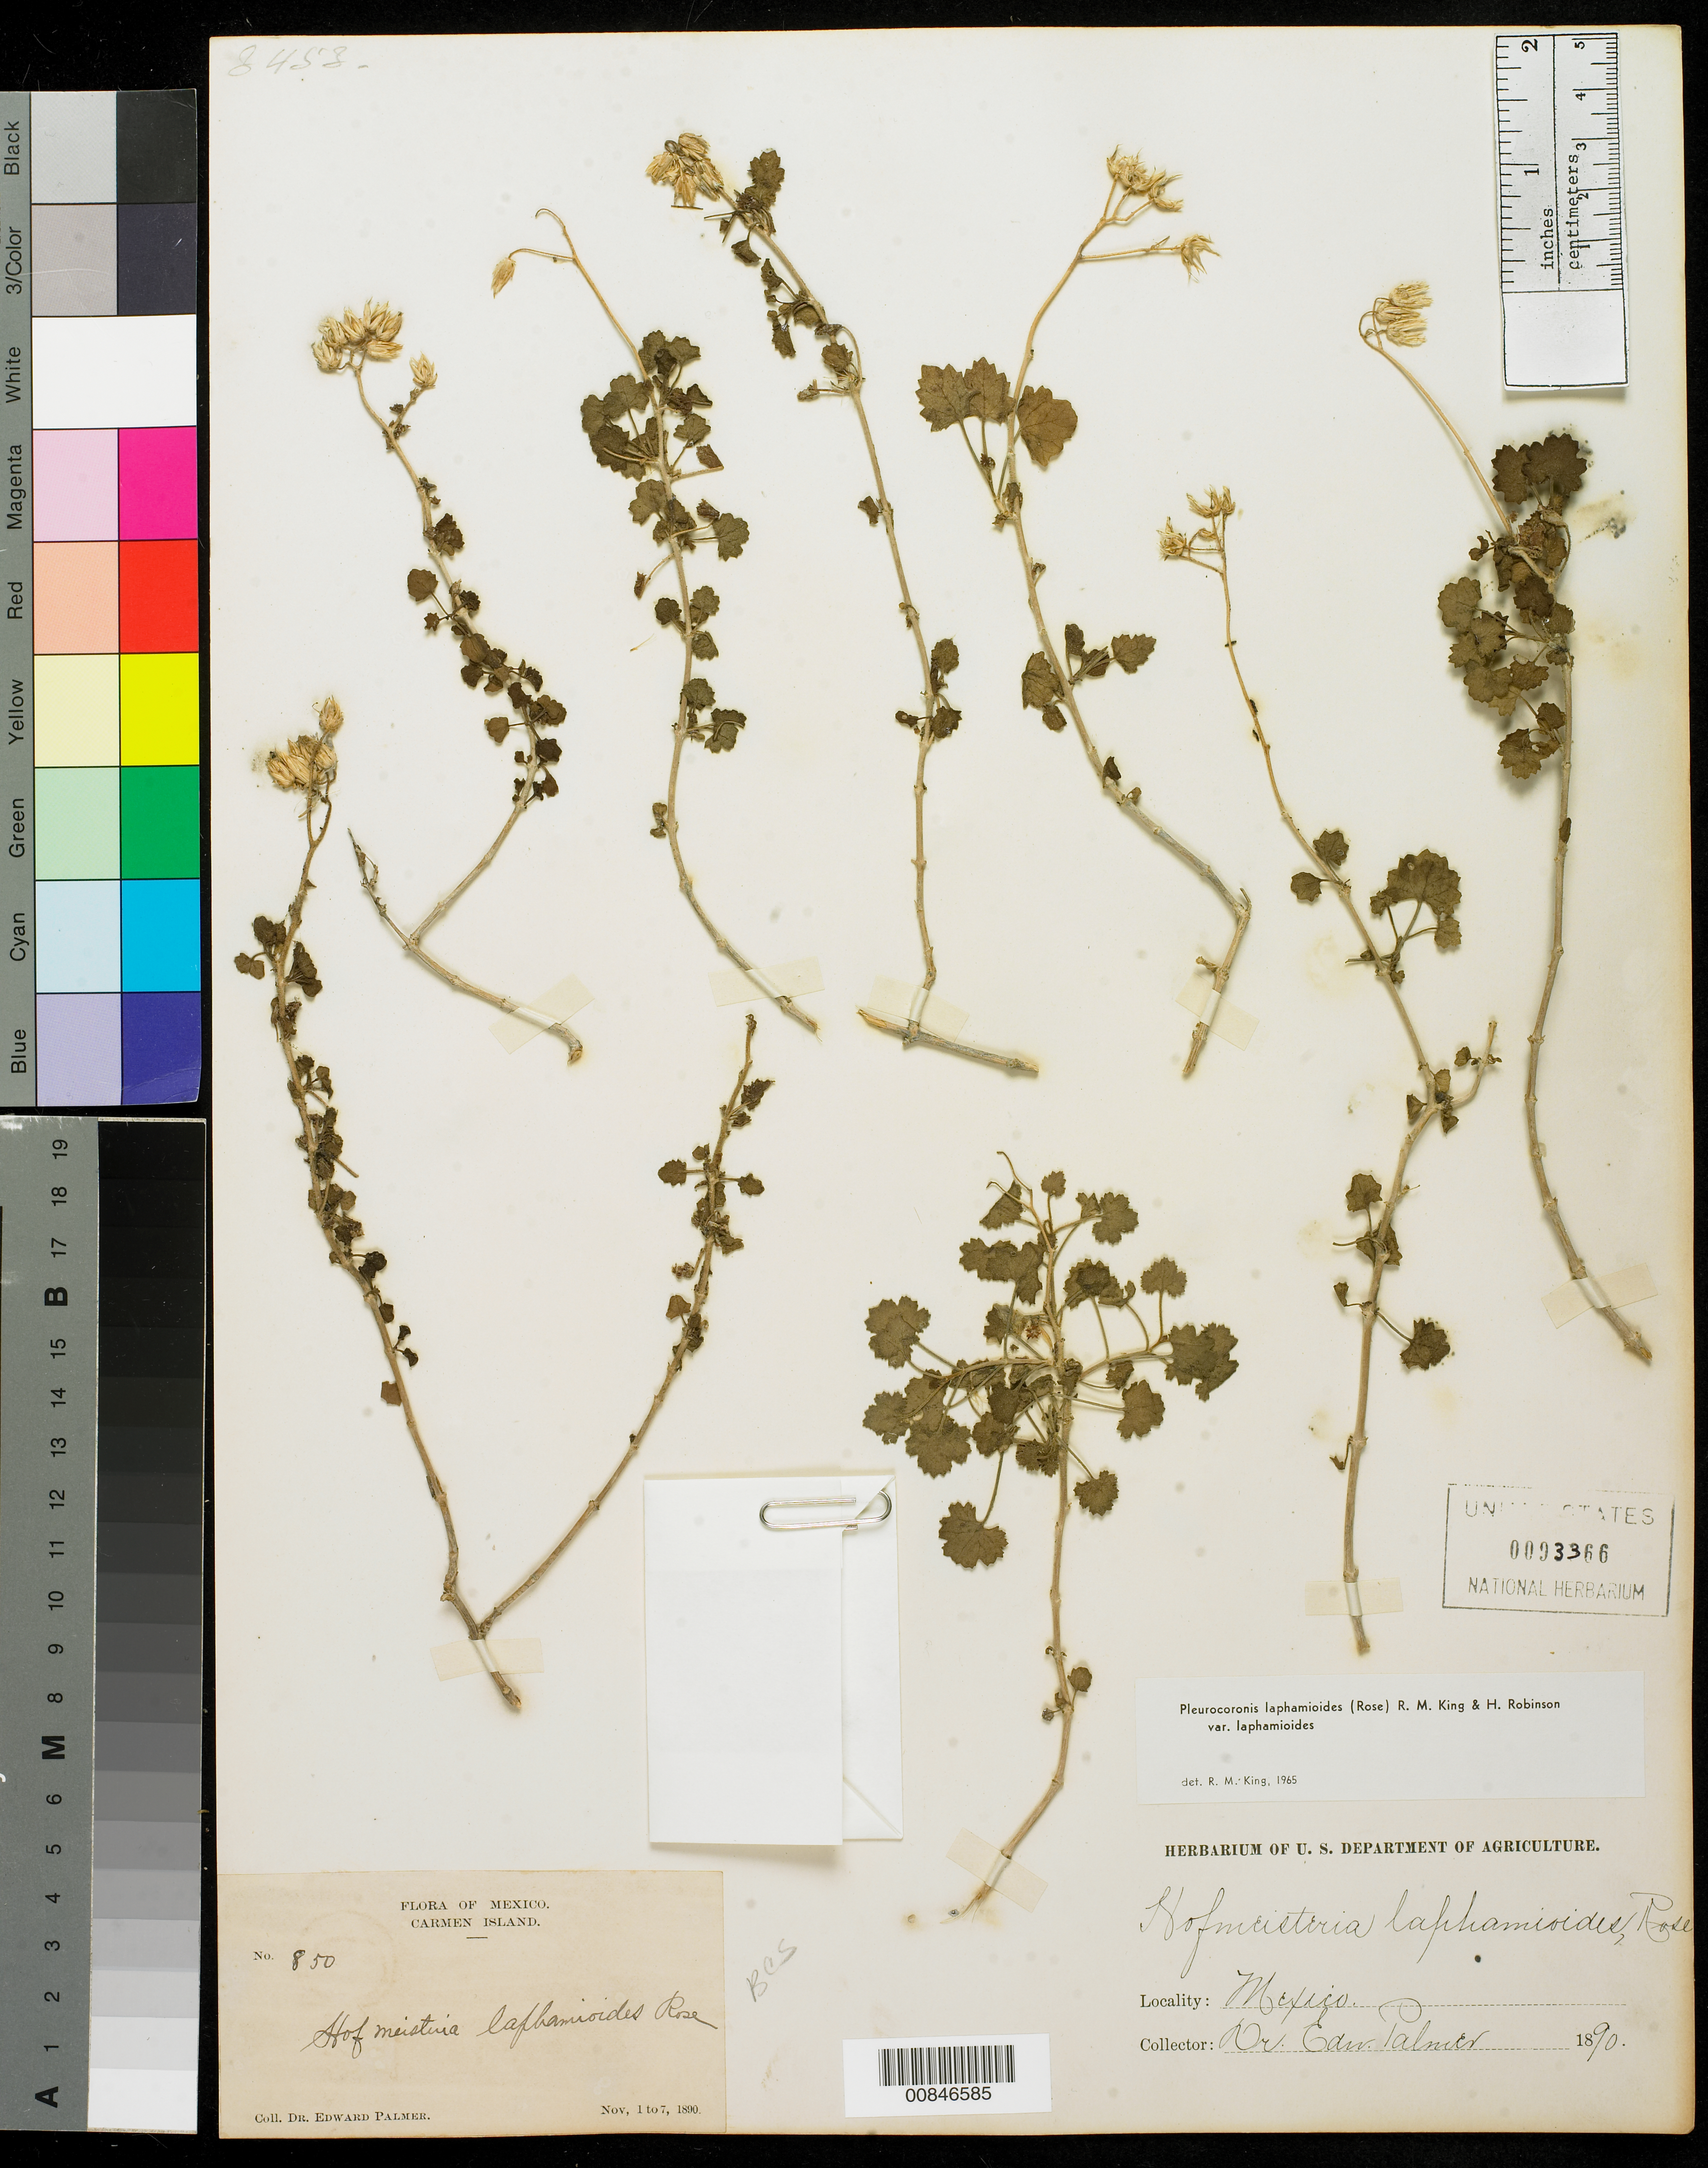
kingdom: Plantae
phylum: Tracheophyta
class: Magnoliopsida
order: Asterales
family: Asteraceae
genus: Pleurocoronis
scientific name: Pleurocoronis laphamioides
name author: (Rose) R.M. King & H. Rob.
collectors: E. Palmer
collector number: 850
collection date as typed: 01 Nov 1890 to 07 Nov 1890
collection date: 1890-11-01/1890-11-07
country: Mexico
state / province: Baja California Sur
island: Carmen I.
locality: Carmen Island, Baja California Sur.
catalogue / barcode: US 93366